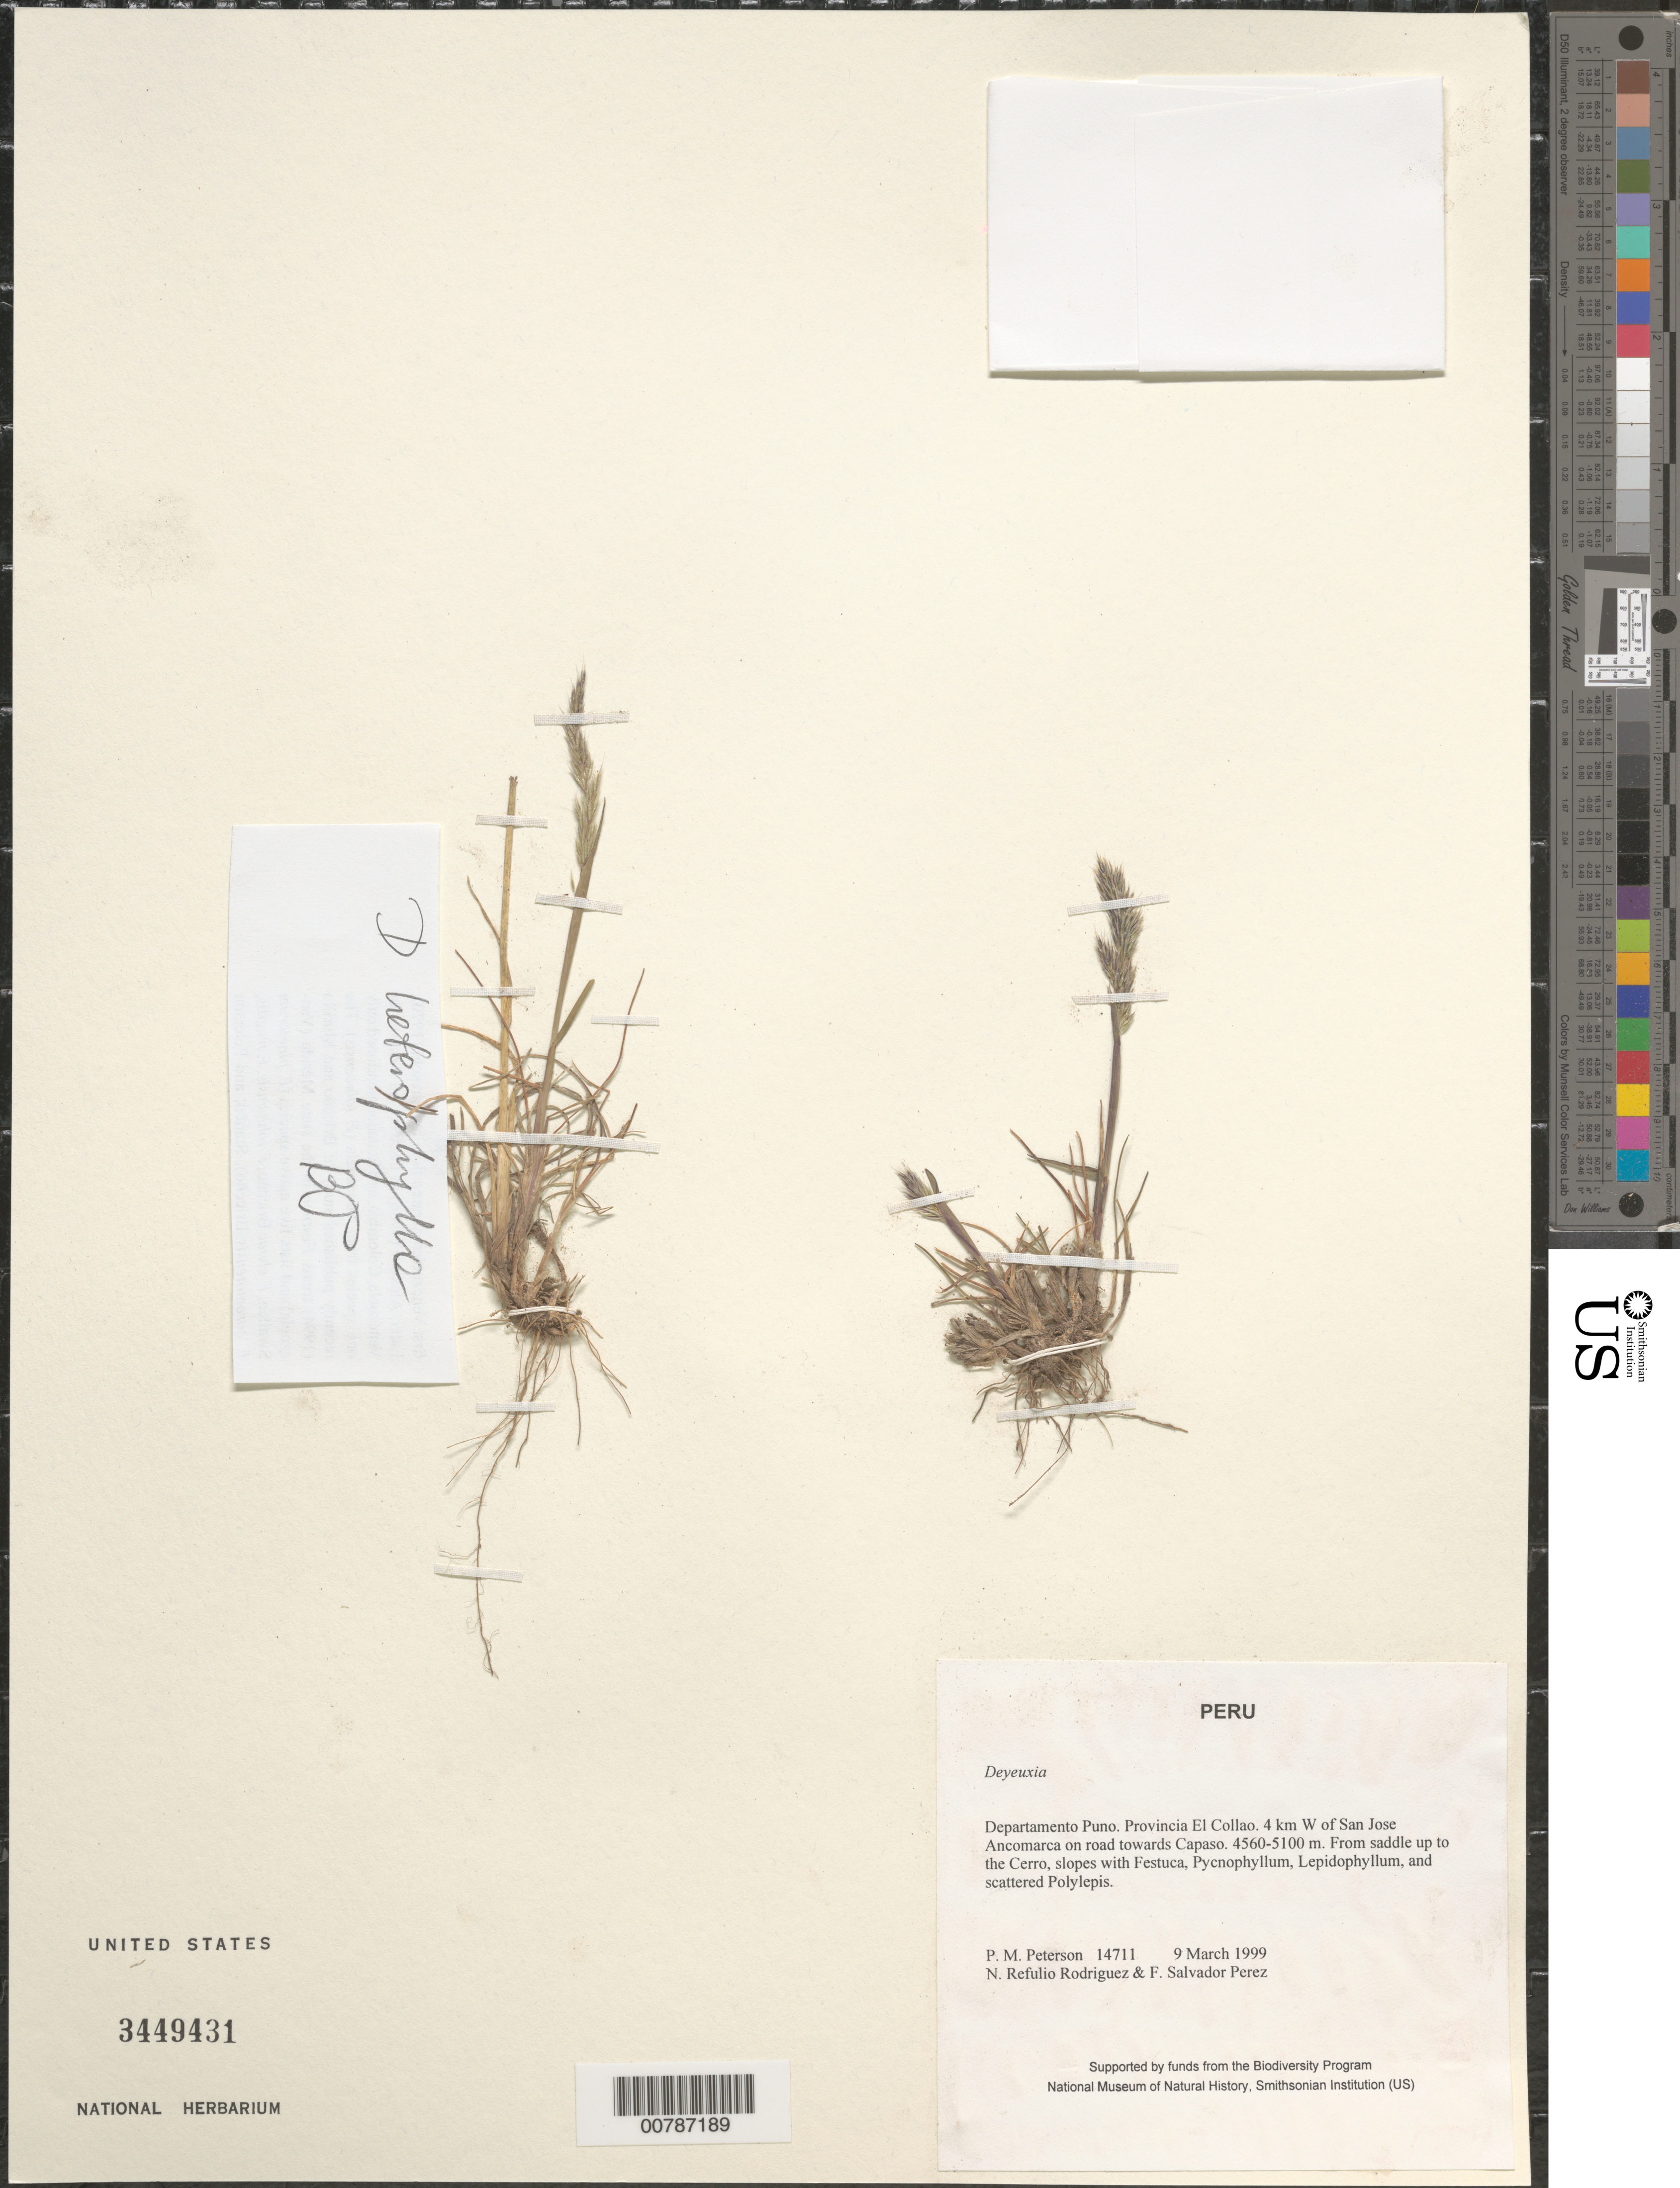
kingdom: Plantae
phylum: Tracheophyta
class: Liliopsida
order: Poales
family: Poaceae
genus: Calamagrostis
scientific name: Calamagrostis sp.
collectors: P. M. Peterson, N. Refulio-Rodríguez & F. Salvador Perez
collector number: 14711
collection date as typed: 09 Mar 1999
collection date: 1999-03-09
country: Peru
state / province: Puno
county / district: El Collao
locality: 4 km W of San Jose Ancomarca on road towards Capaso.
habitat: From saddle up to the Cerro, slopes with Festuca, Pycnophyllum, Lepidophyllum and scattered Polylepis.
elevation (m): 4560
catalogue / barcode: US 3449431